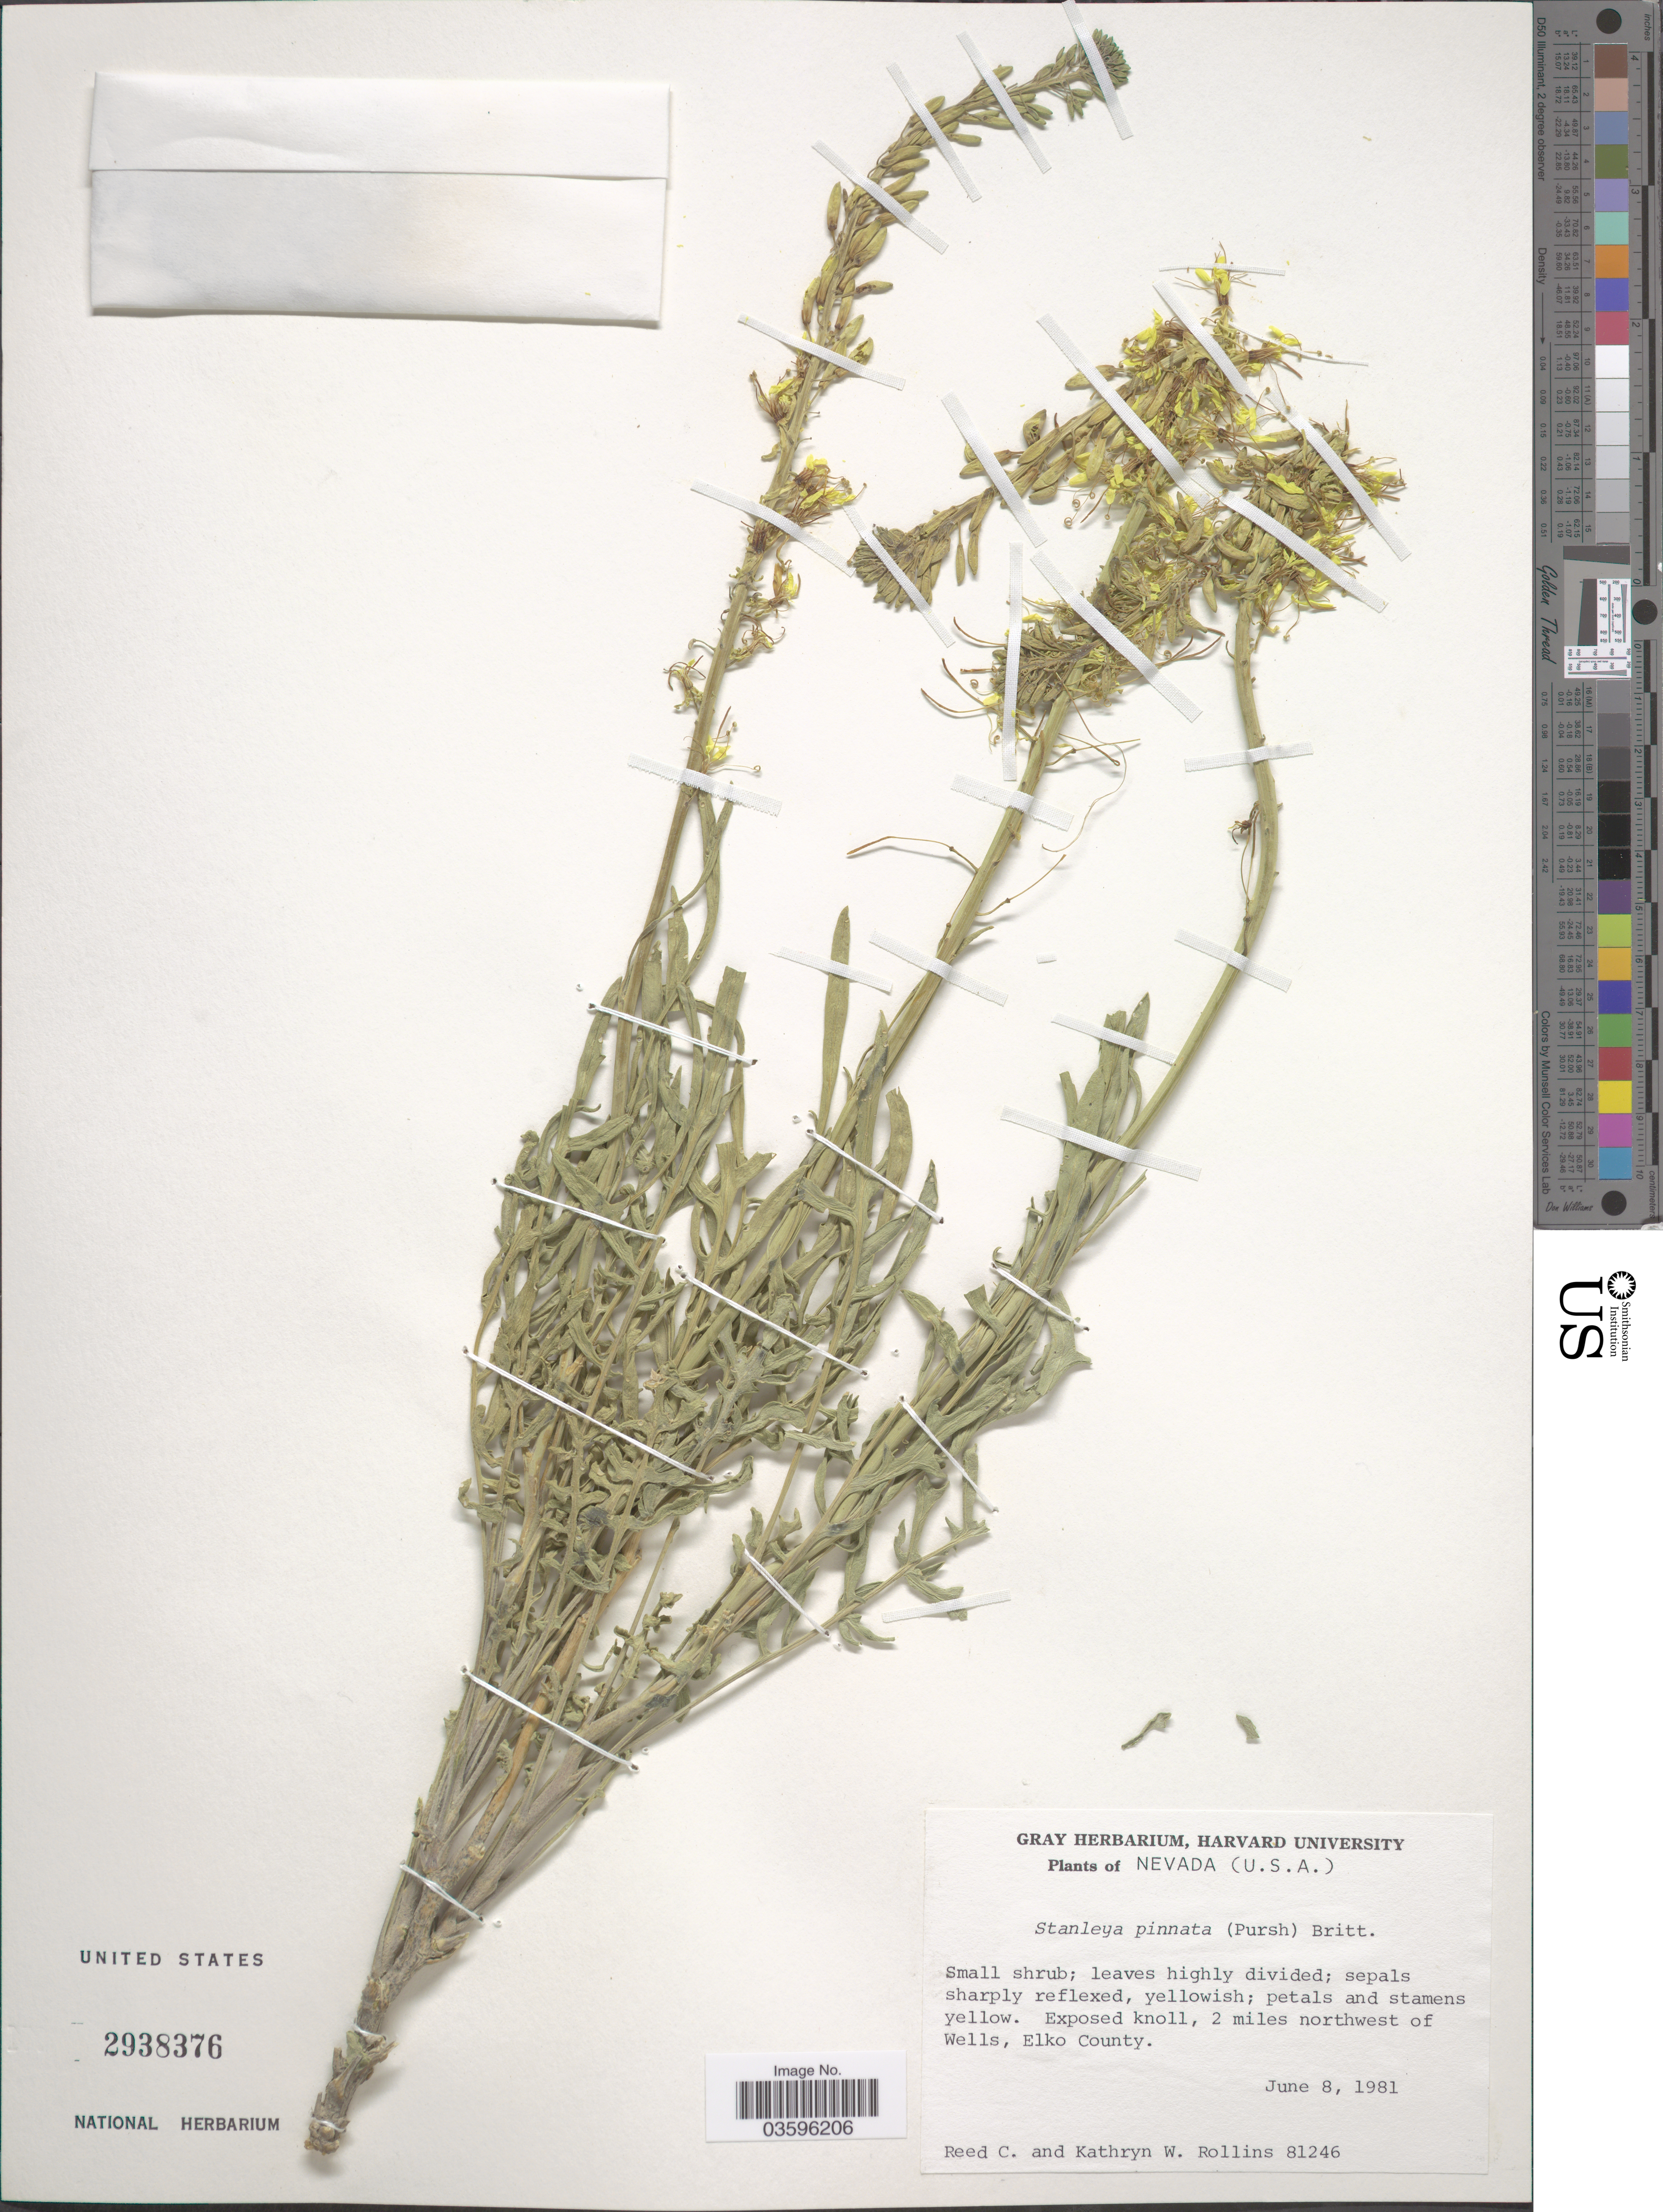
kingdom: Plantae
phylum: Tracheophyta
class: Magnoliopsida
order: Brassicales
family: Brassicaceae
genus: Stanleya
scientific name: Stanleya pinnata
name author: (Pursh) Britton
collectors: R. C. Rollins & K. W. Rollins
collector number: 81246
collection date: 1981-06-08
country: United States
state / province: Nevada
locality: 2 miles northwest of Wells, Elko County.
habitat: exposed knoll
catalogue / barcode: US 2938376